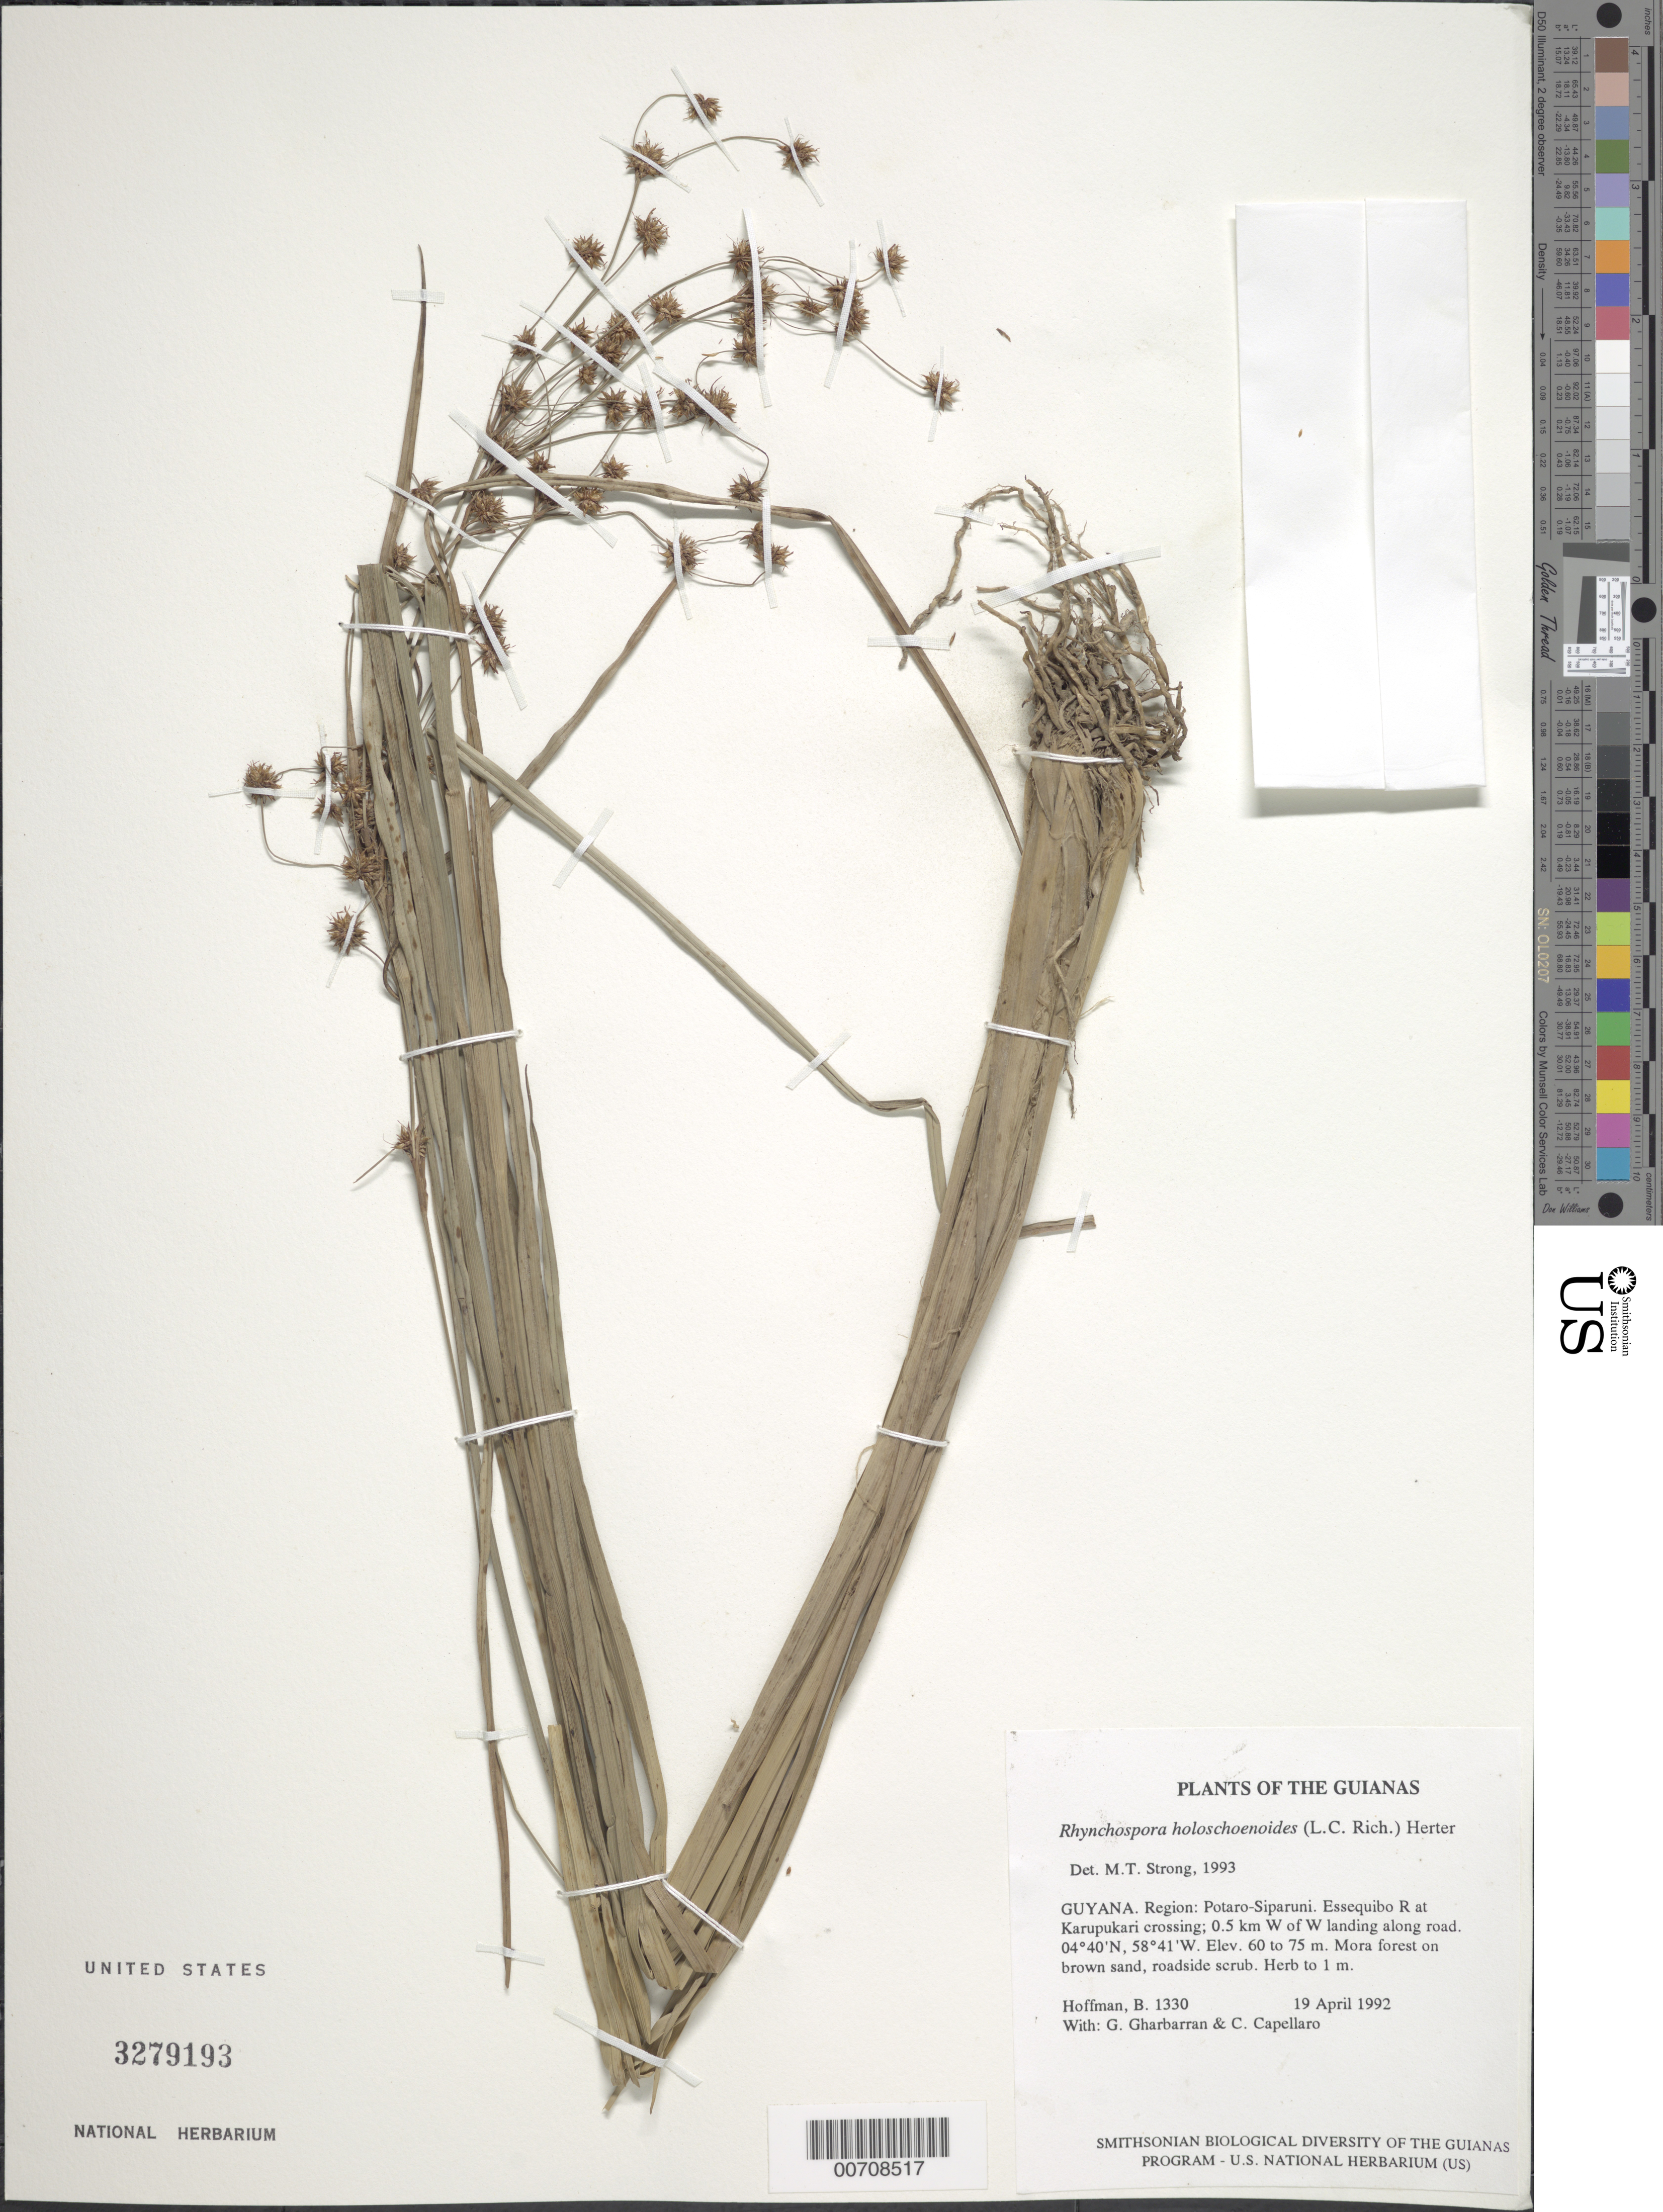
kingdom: Plantae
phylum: Tracheophyta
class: Liliopsida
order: Poales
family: Cyperaceae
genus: Rhynchospora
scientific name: Rhynchospora holoschoenoides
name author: (Rich.) Herter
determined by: Strong, M. T., (US), Smithsonian Institution - National Museum of Natural History (UNITED STATES)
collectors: B. Hoffman, G. Gharbarran & C. Capellaro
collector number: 1330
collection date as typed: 19 April 1992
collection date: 1992-04-19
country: Guyana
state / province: Potaro-Siparuni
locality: Essequibo River at Karupukari crossing; 0.5 km W of W landing along road. Iwokrama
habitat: Mora forest on brown sand, roadside scrub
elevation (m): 60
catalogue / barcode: US 3279193